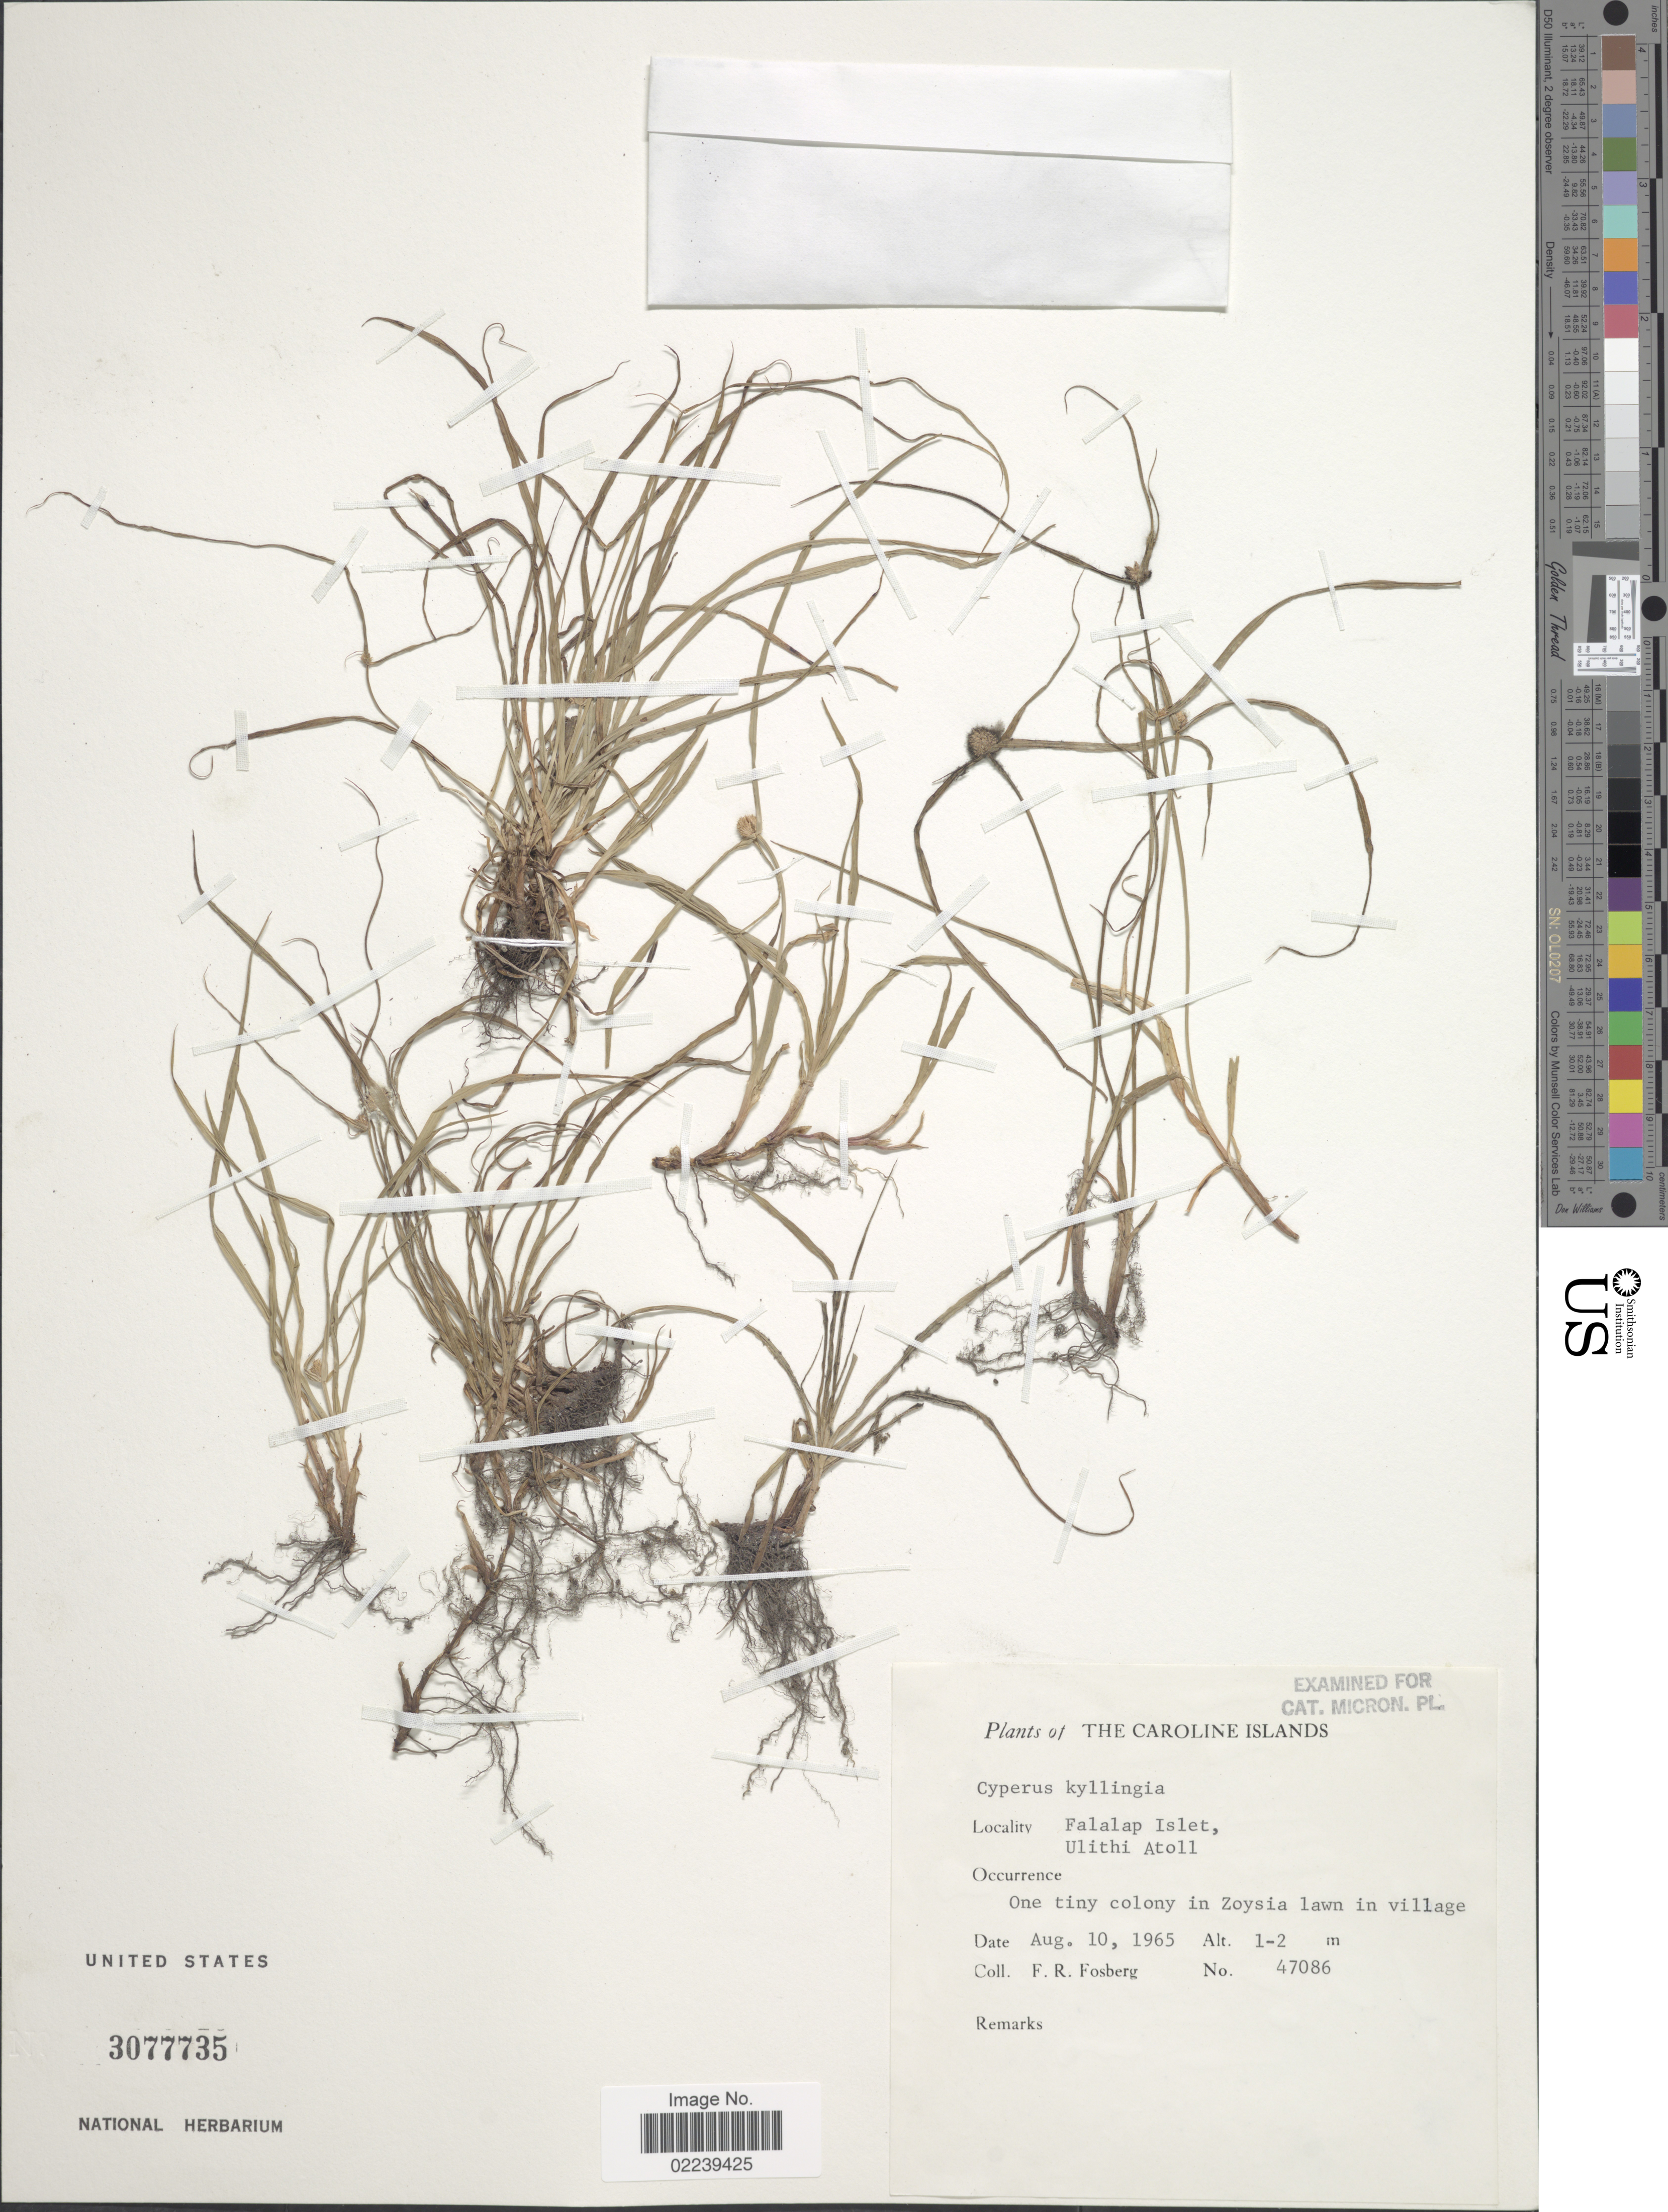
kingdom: Plantae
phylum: Tracheophyta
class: Liliopsida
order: Poales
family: Cyperaceae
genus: Cyperus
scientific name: Cyperus mindorensis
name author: (Steud.) Huygh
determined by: Strong, M. T., (US), Smithsonian Institution - National Museum of Natural History (UNITED STATES)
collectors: F. R. Fosberg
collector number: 47086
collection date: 1965-08-10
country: Micronesia, Federated States of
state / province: Yap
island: Ulithi Atoll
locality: The Caroline Islands, Falalap Islet, Ulithi Atoll, One tiny colony in Zoysia lawn in village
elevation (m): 1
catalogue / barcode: US 3077735